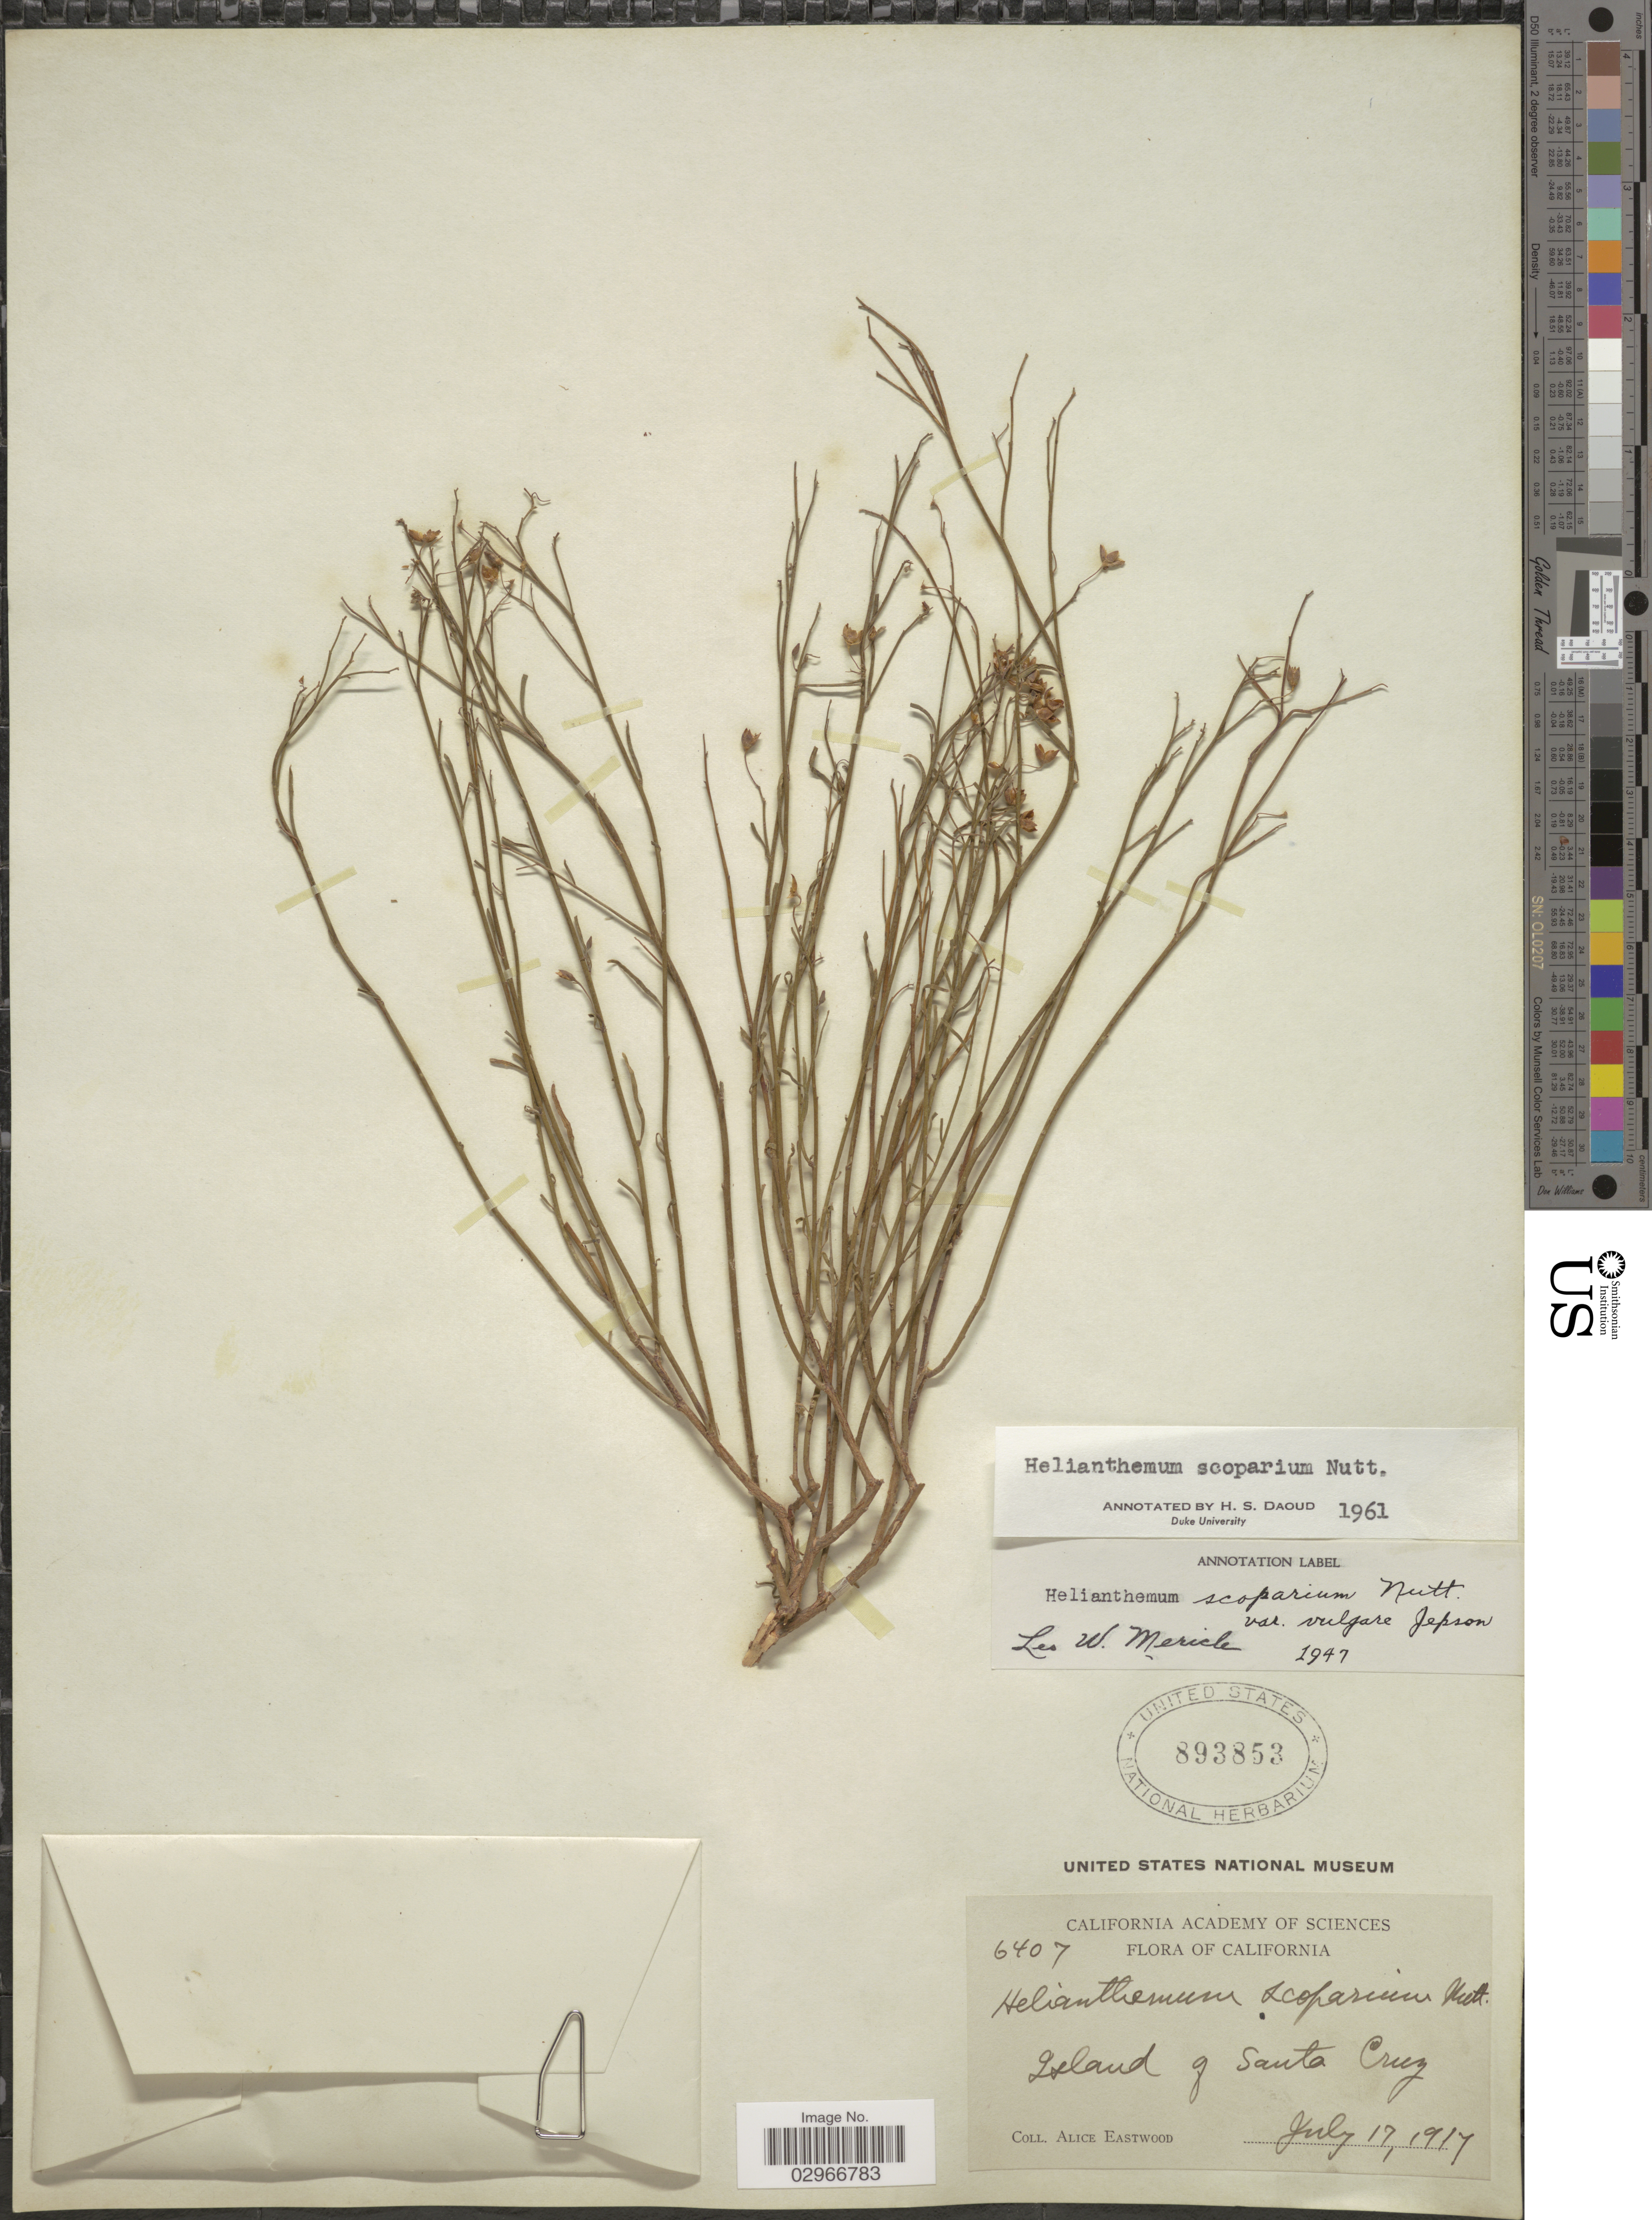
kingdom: Plantae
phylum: Tracheophyta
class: Magnoliopsida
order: Malvales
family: Cistaceae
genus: Helianthemum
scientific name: Helianthemum scoparium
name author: Nutt. ex Torr. & A. Gray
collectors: A. Eastwood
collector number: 6407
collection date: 1917-07-17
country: United States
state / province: California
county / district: Santa Barbara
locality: Island of Santa Cruz.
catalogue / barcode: US 893853